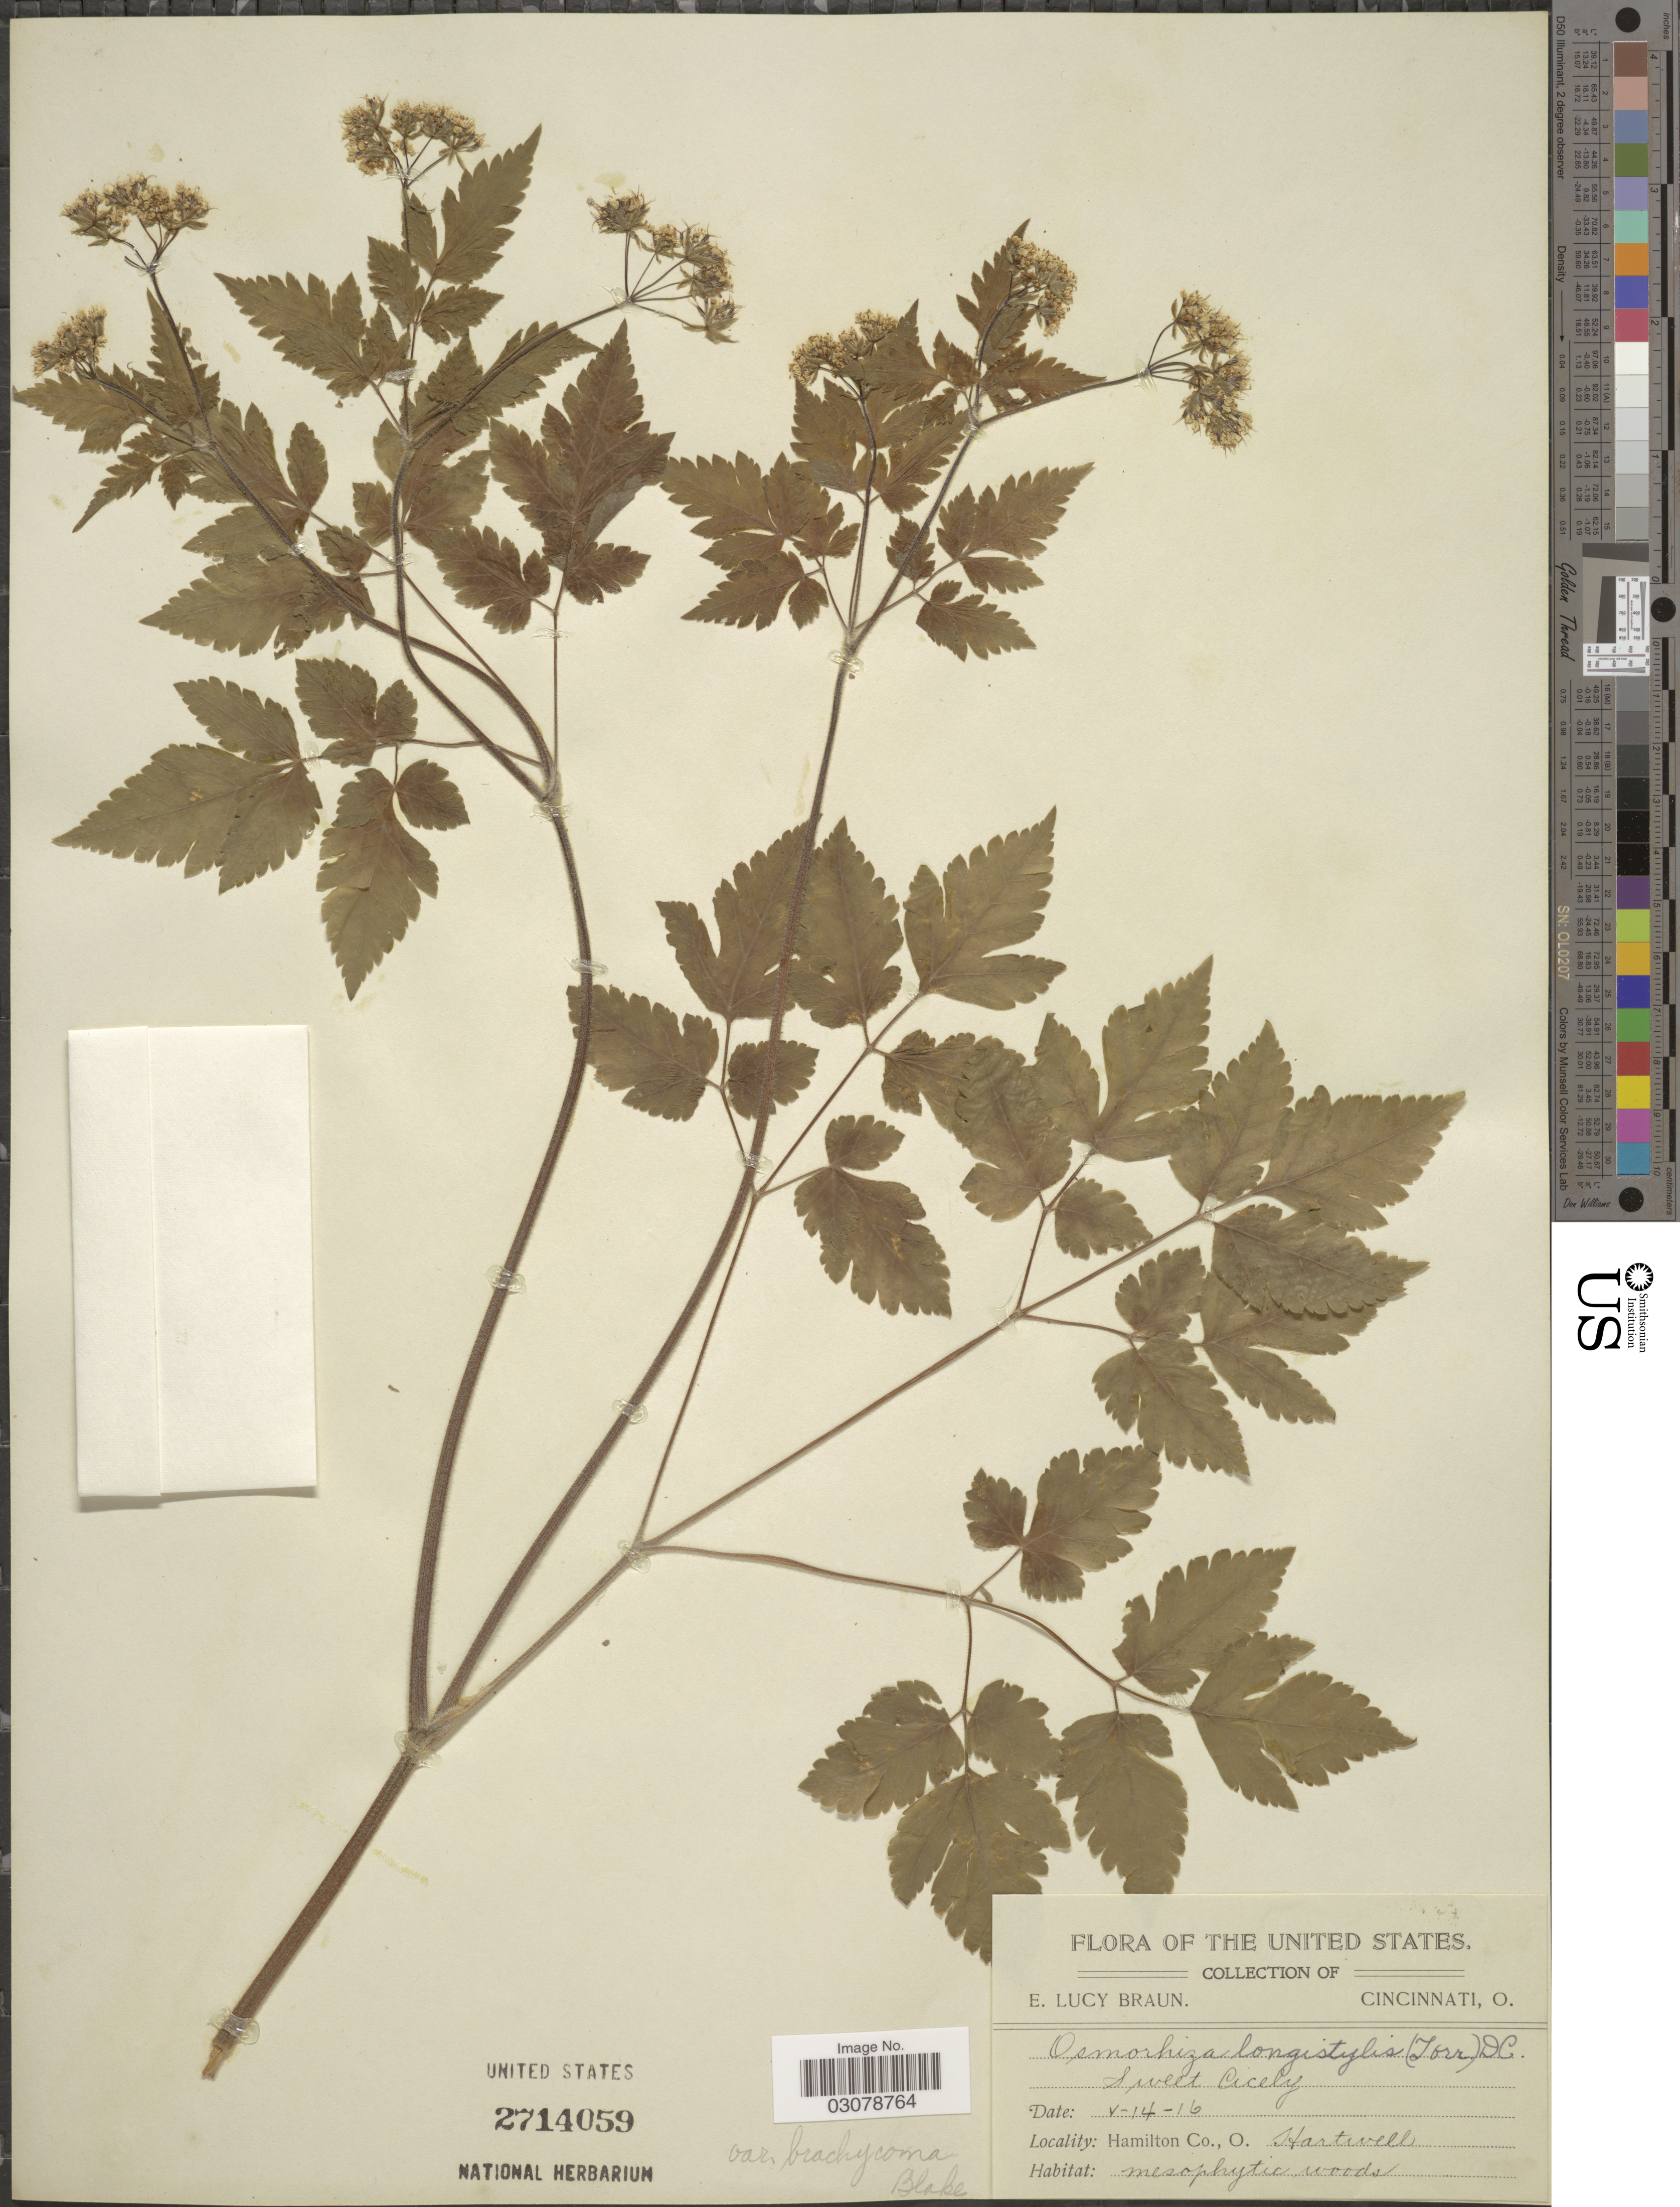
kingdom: Plantae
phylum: Tracheophyta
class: Magnoliopsida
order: Apiales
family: Apiaceae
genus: Osmorhiza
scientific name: Osmorhiza longistylis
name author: (Torr.) DC.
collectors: E. L. Braun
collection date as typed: Transcribed d/m/y: 14/5/16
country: United States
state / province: Ohio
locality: Hamilton Co., O., Hartwell.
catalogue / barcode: US 2714059